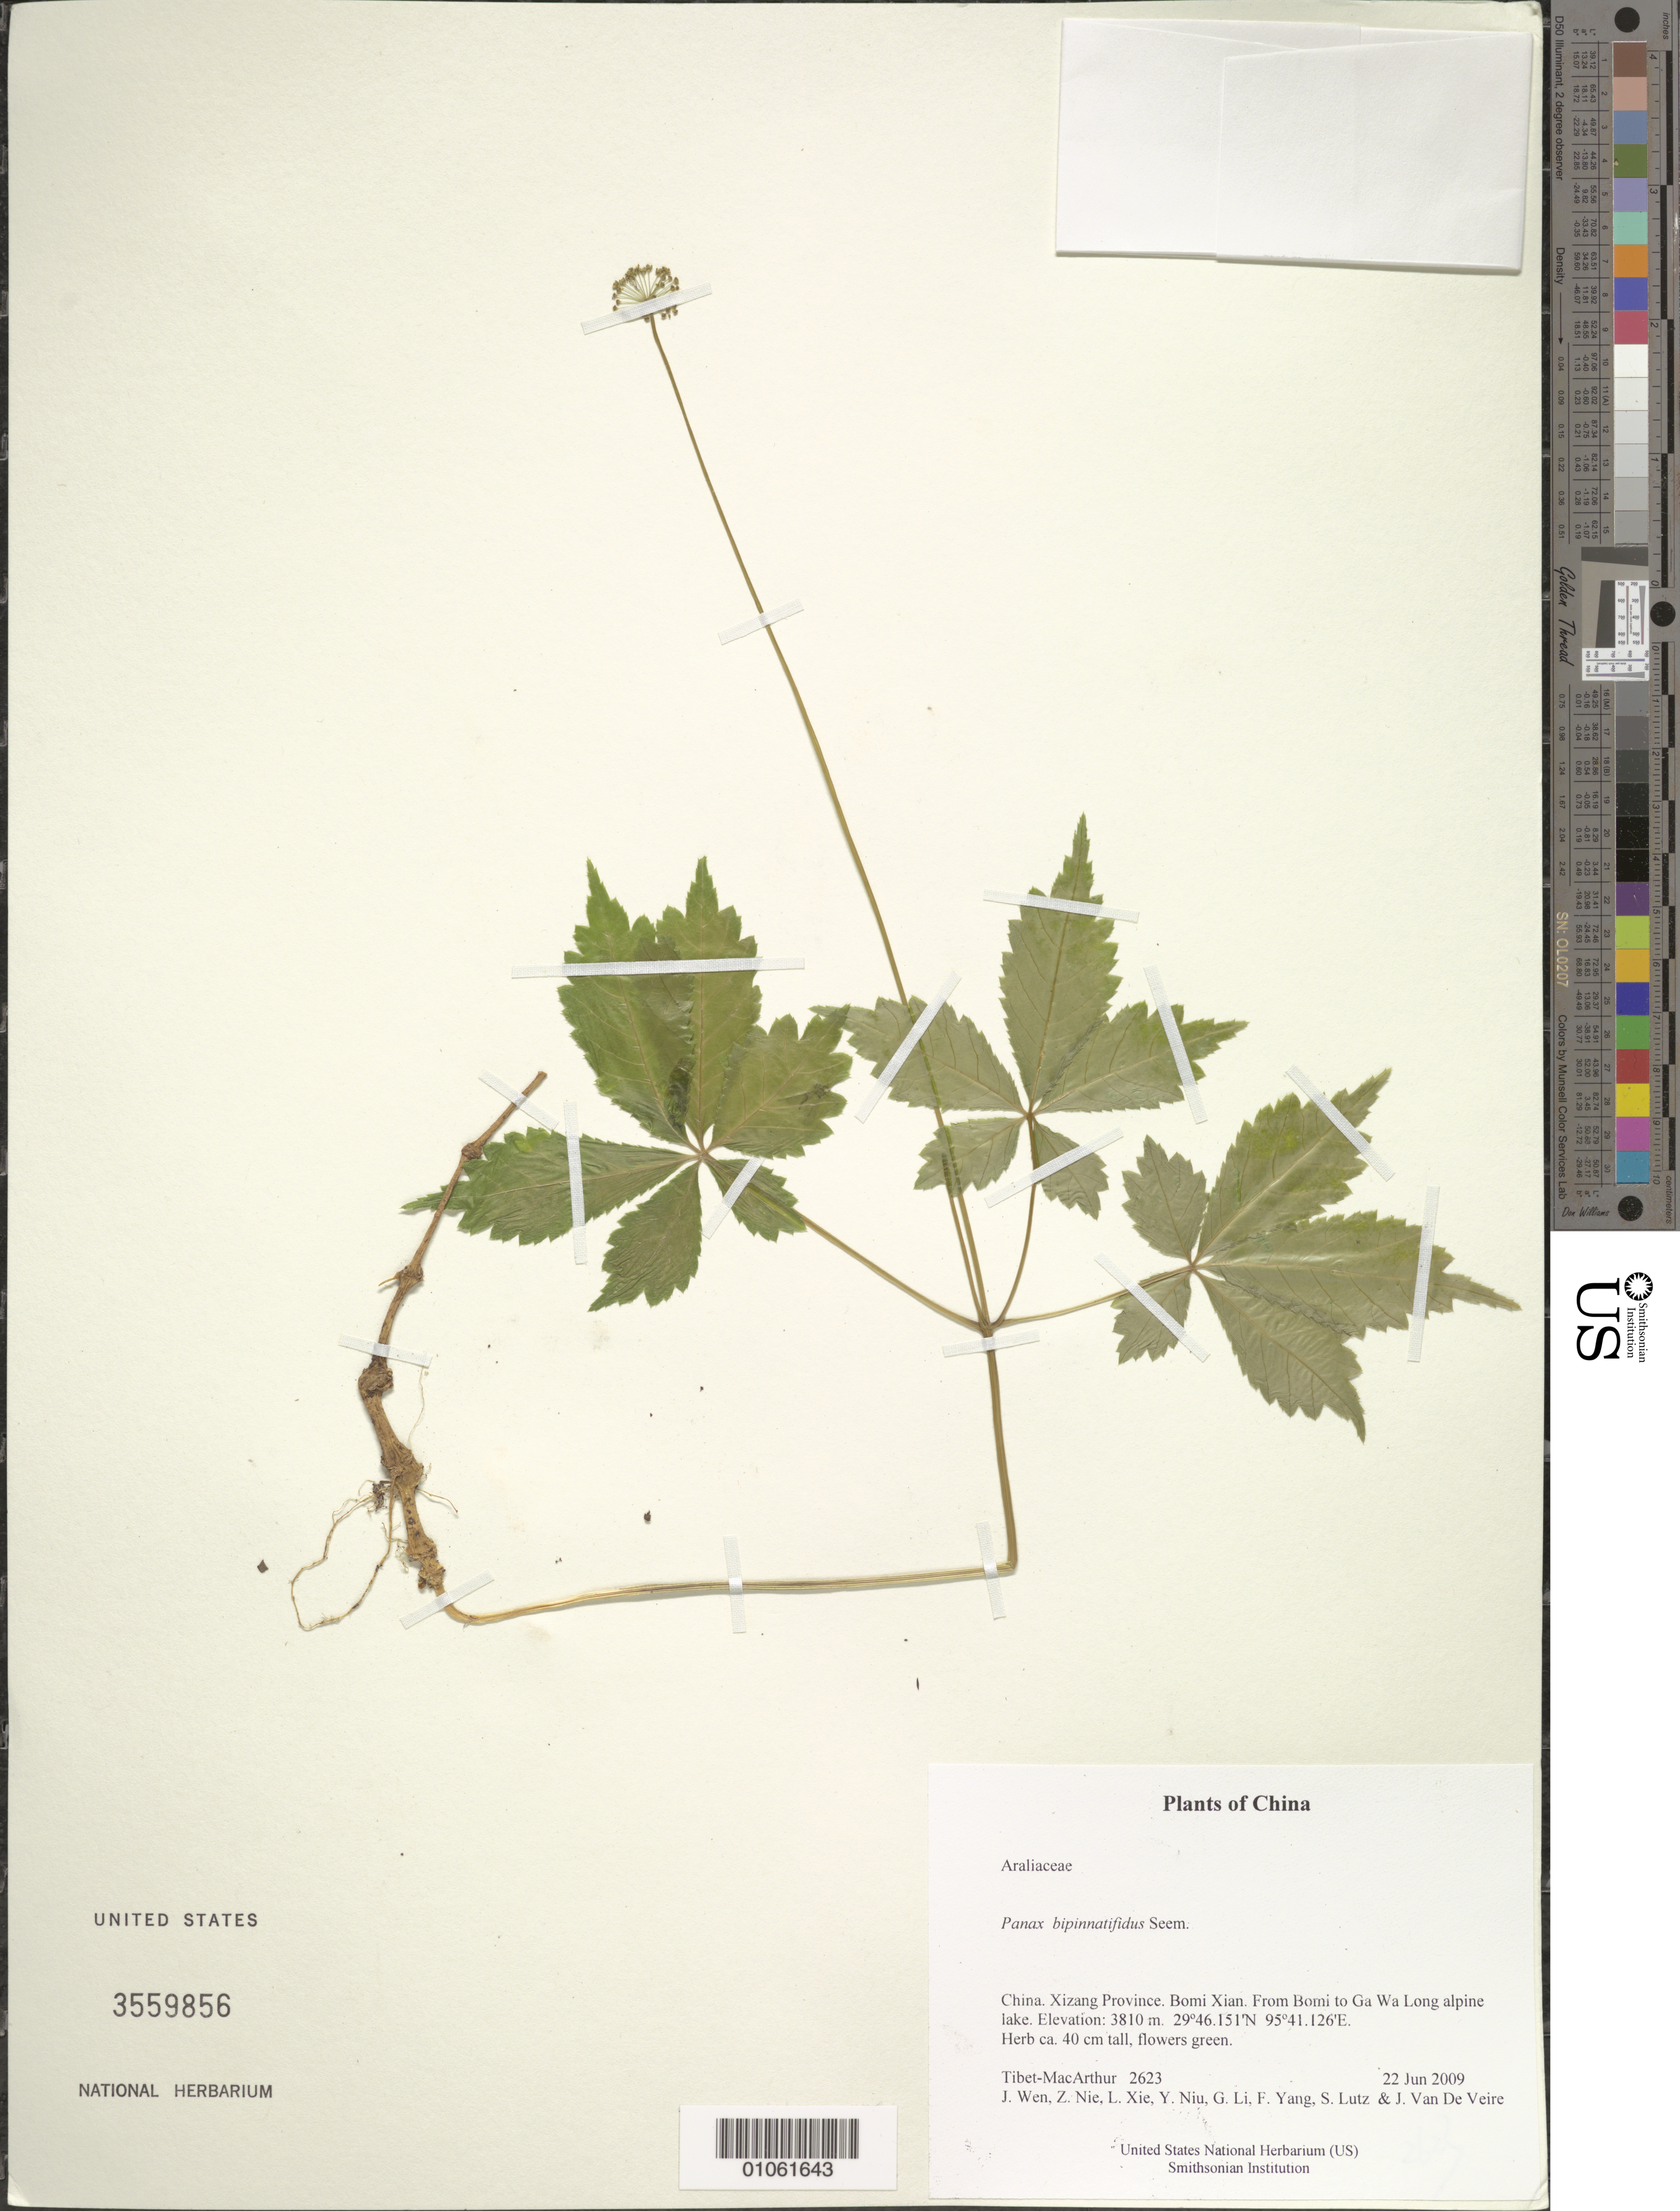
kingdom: Plantae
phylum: Tracheophyta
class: Magnoliopsida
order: Apiales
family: Araliaceae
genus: Panax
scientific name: Panax bipinnatifidus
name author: Seem.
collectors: Tibet-MacArthur, J. Wen, Z. Nie, L. Xie, Y. Niu, G. Li, F. Yang, S. Lutz & J. Van De Veire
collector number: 2623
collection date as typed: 22 Jun 2009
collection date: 2009-06-22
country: China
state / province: Xizang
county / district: Bomi Xian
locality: From Bomi to Ga Wa Long alpine lake.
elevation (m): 3810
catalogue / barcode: US 3559856